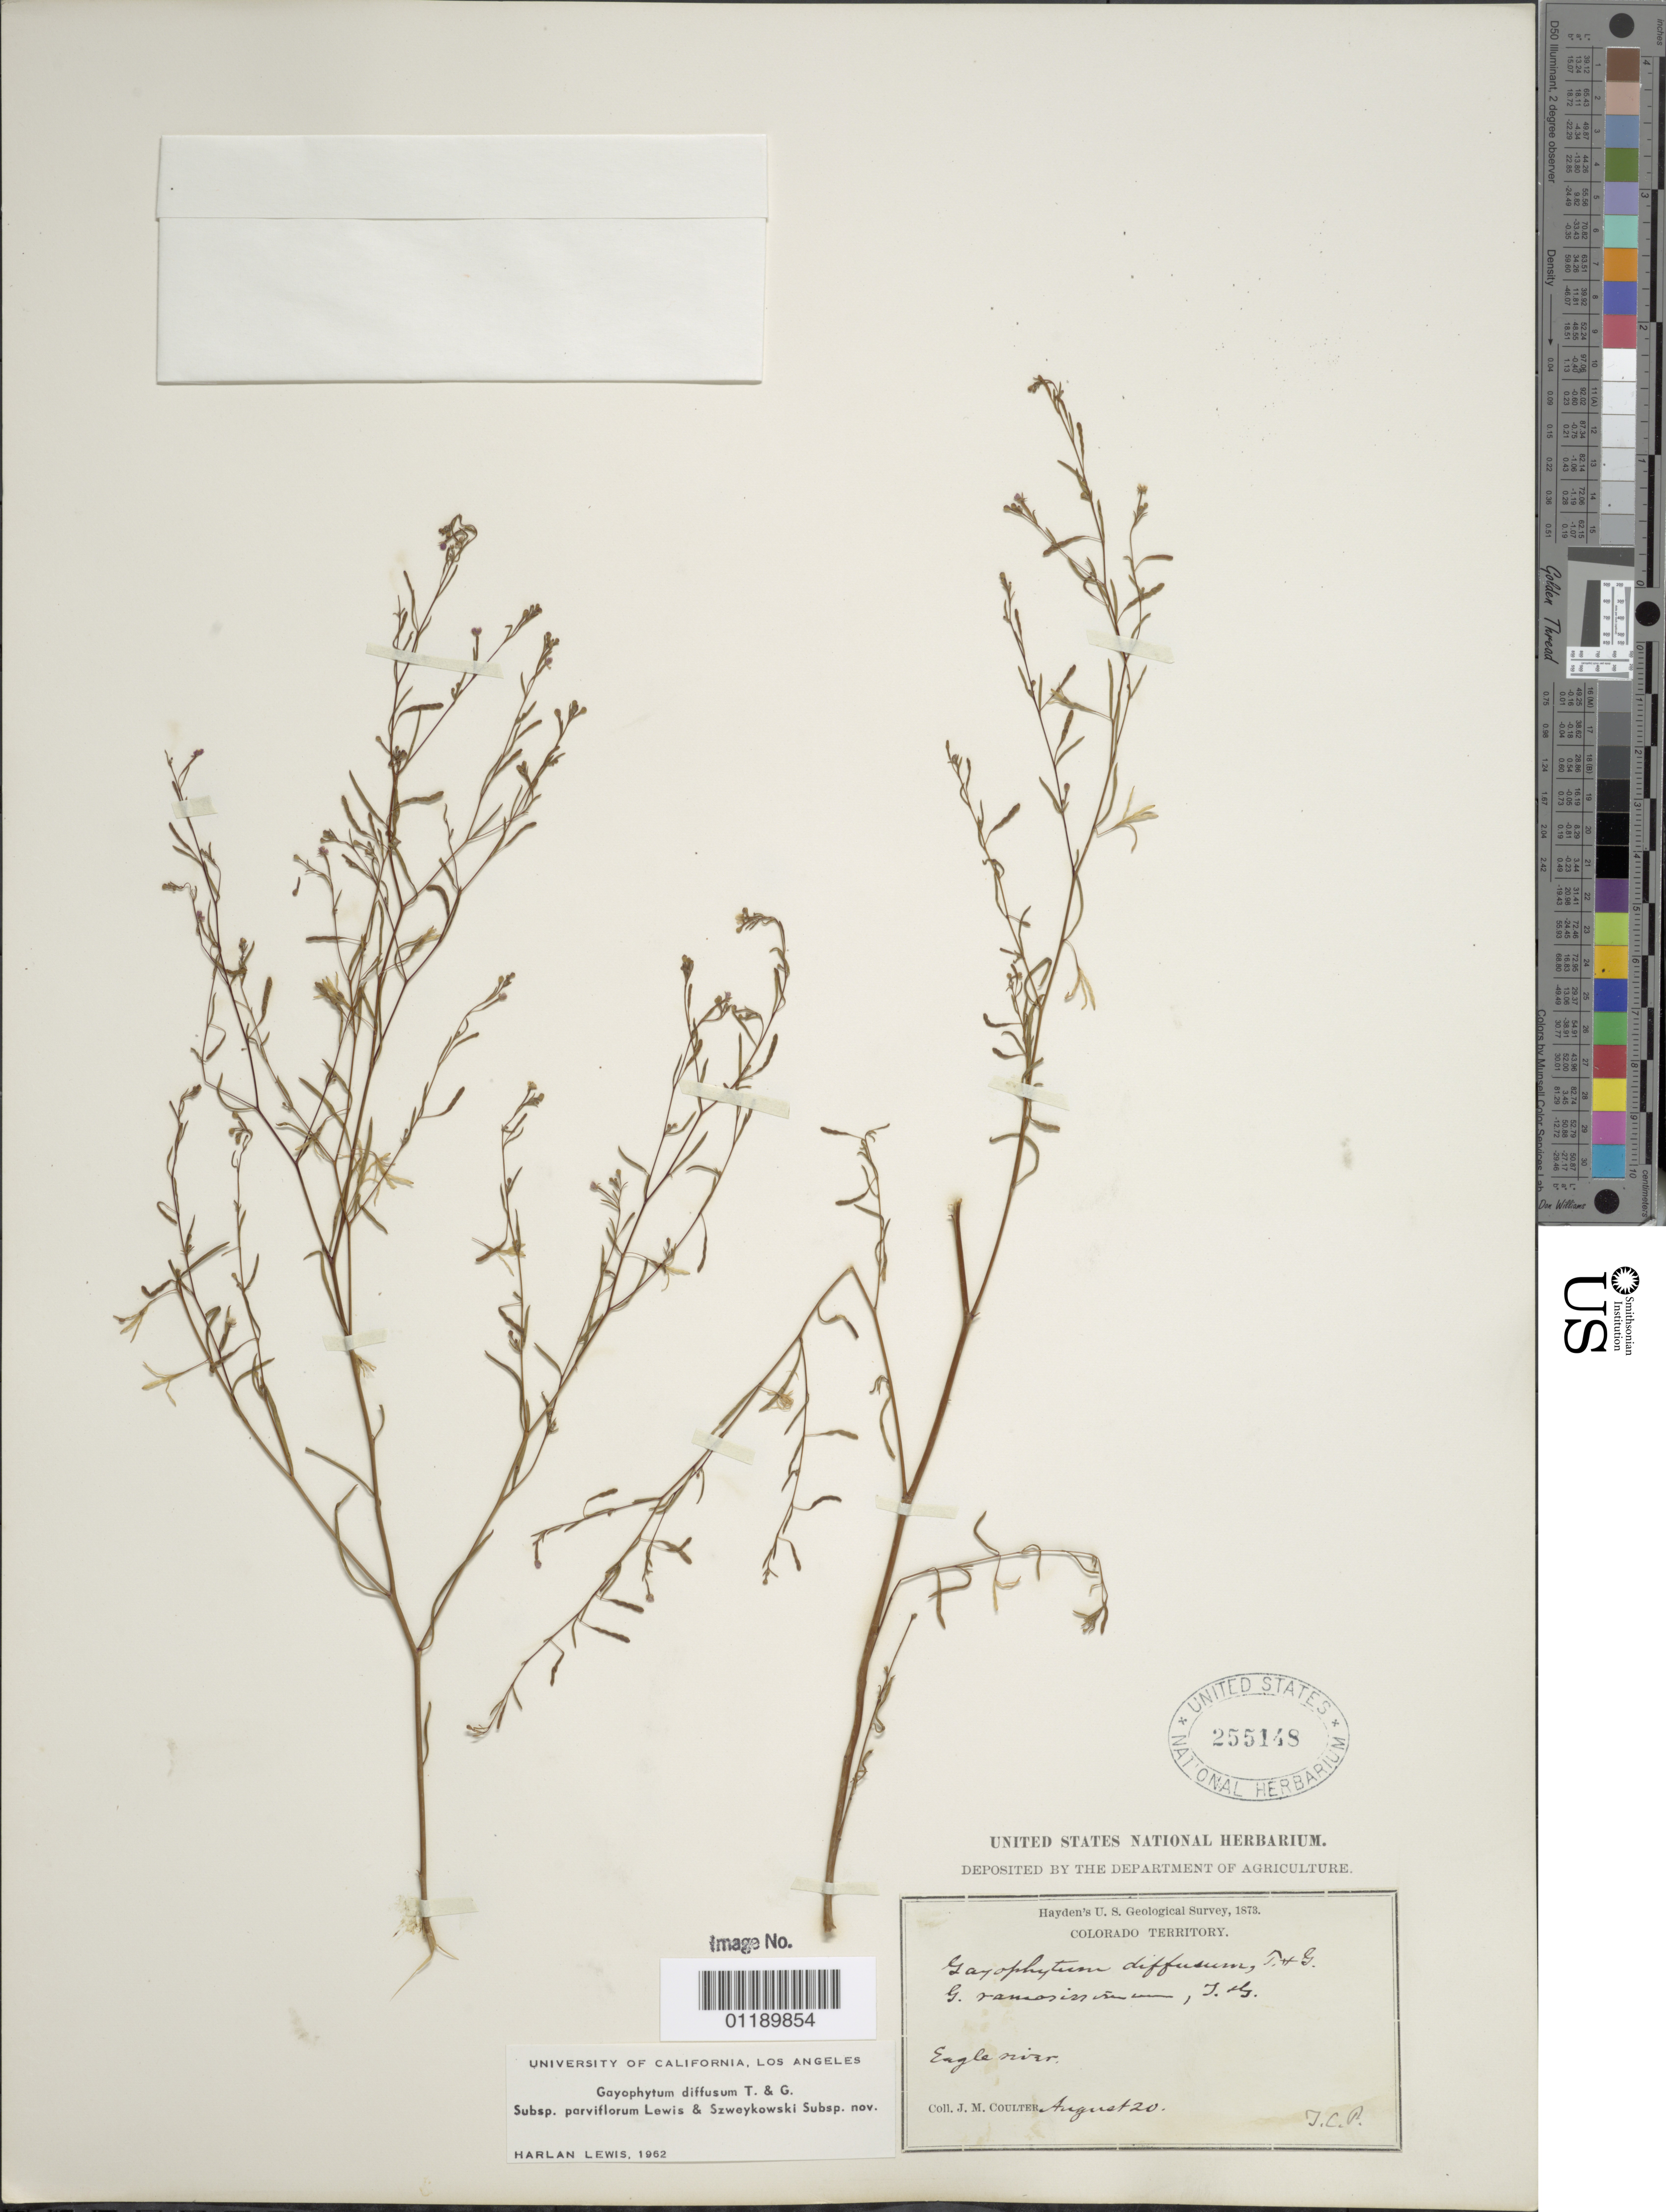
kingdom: Plantae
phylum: Tracheophyta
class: Magnoliopsida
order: Myrtales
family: Onagraceae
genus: Gayophytum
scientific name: Gayophytum diffusum subsp. parviflorum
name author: F. H. Lewis & Szweyk.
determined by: Lewis, H.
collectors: J. M. Coulter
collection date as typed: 20 Aug 1873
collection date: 1873-08-20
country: United States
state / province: Colorado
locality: Eagle River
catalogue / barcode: US 255148